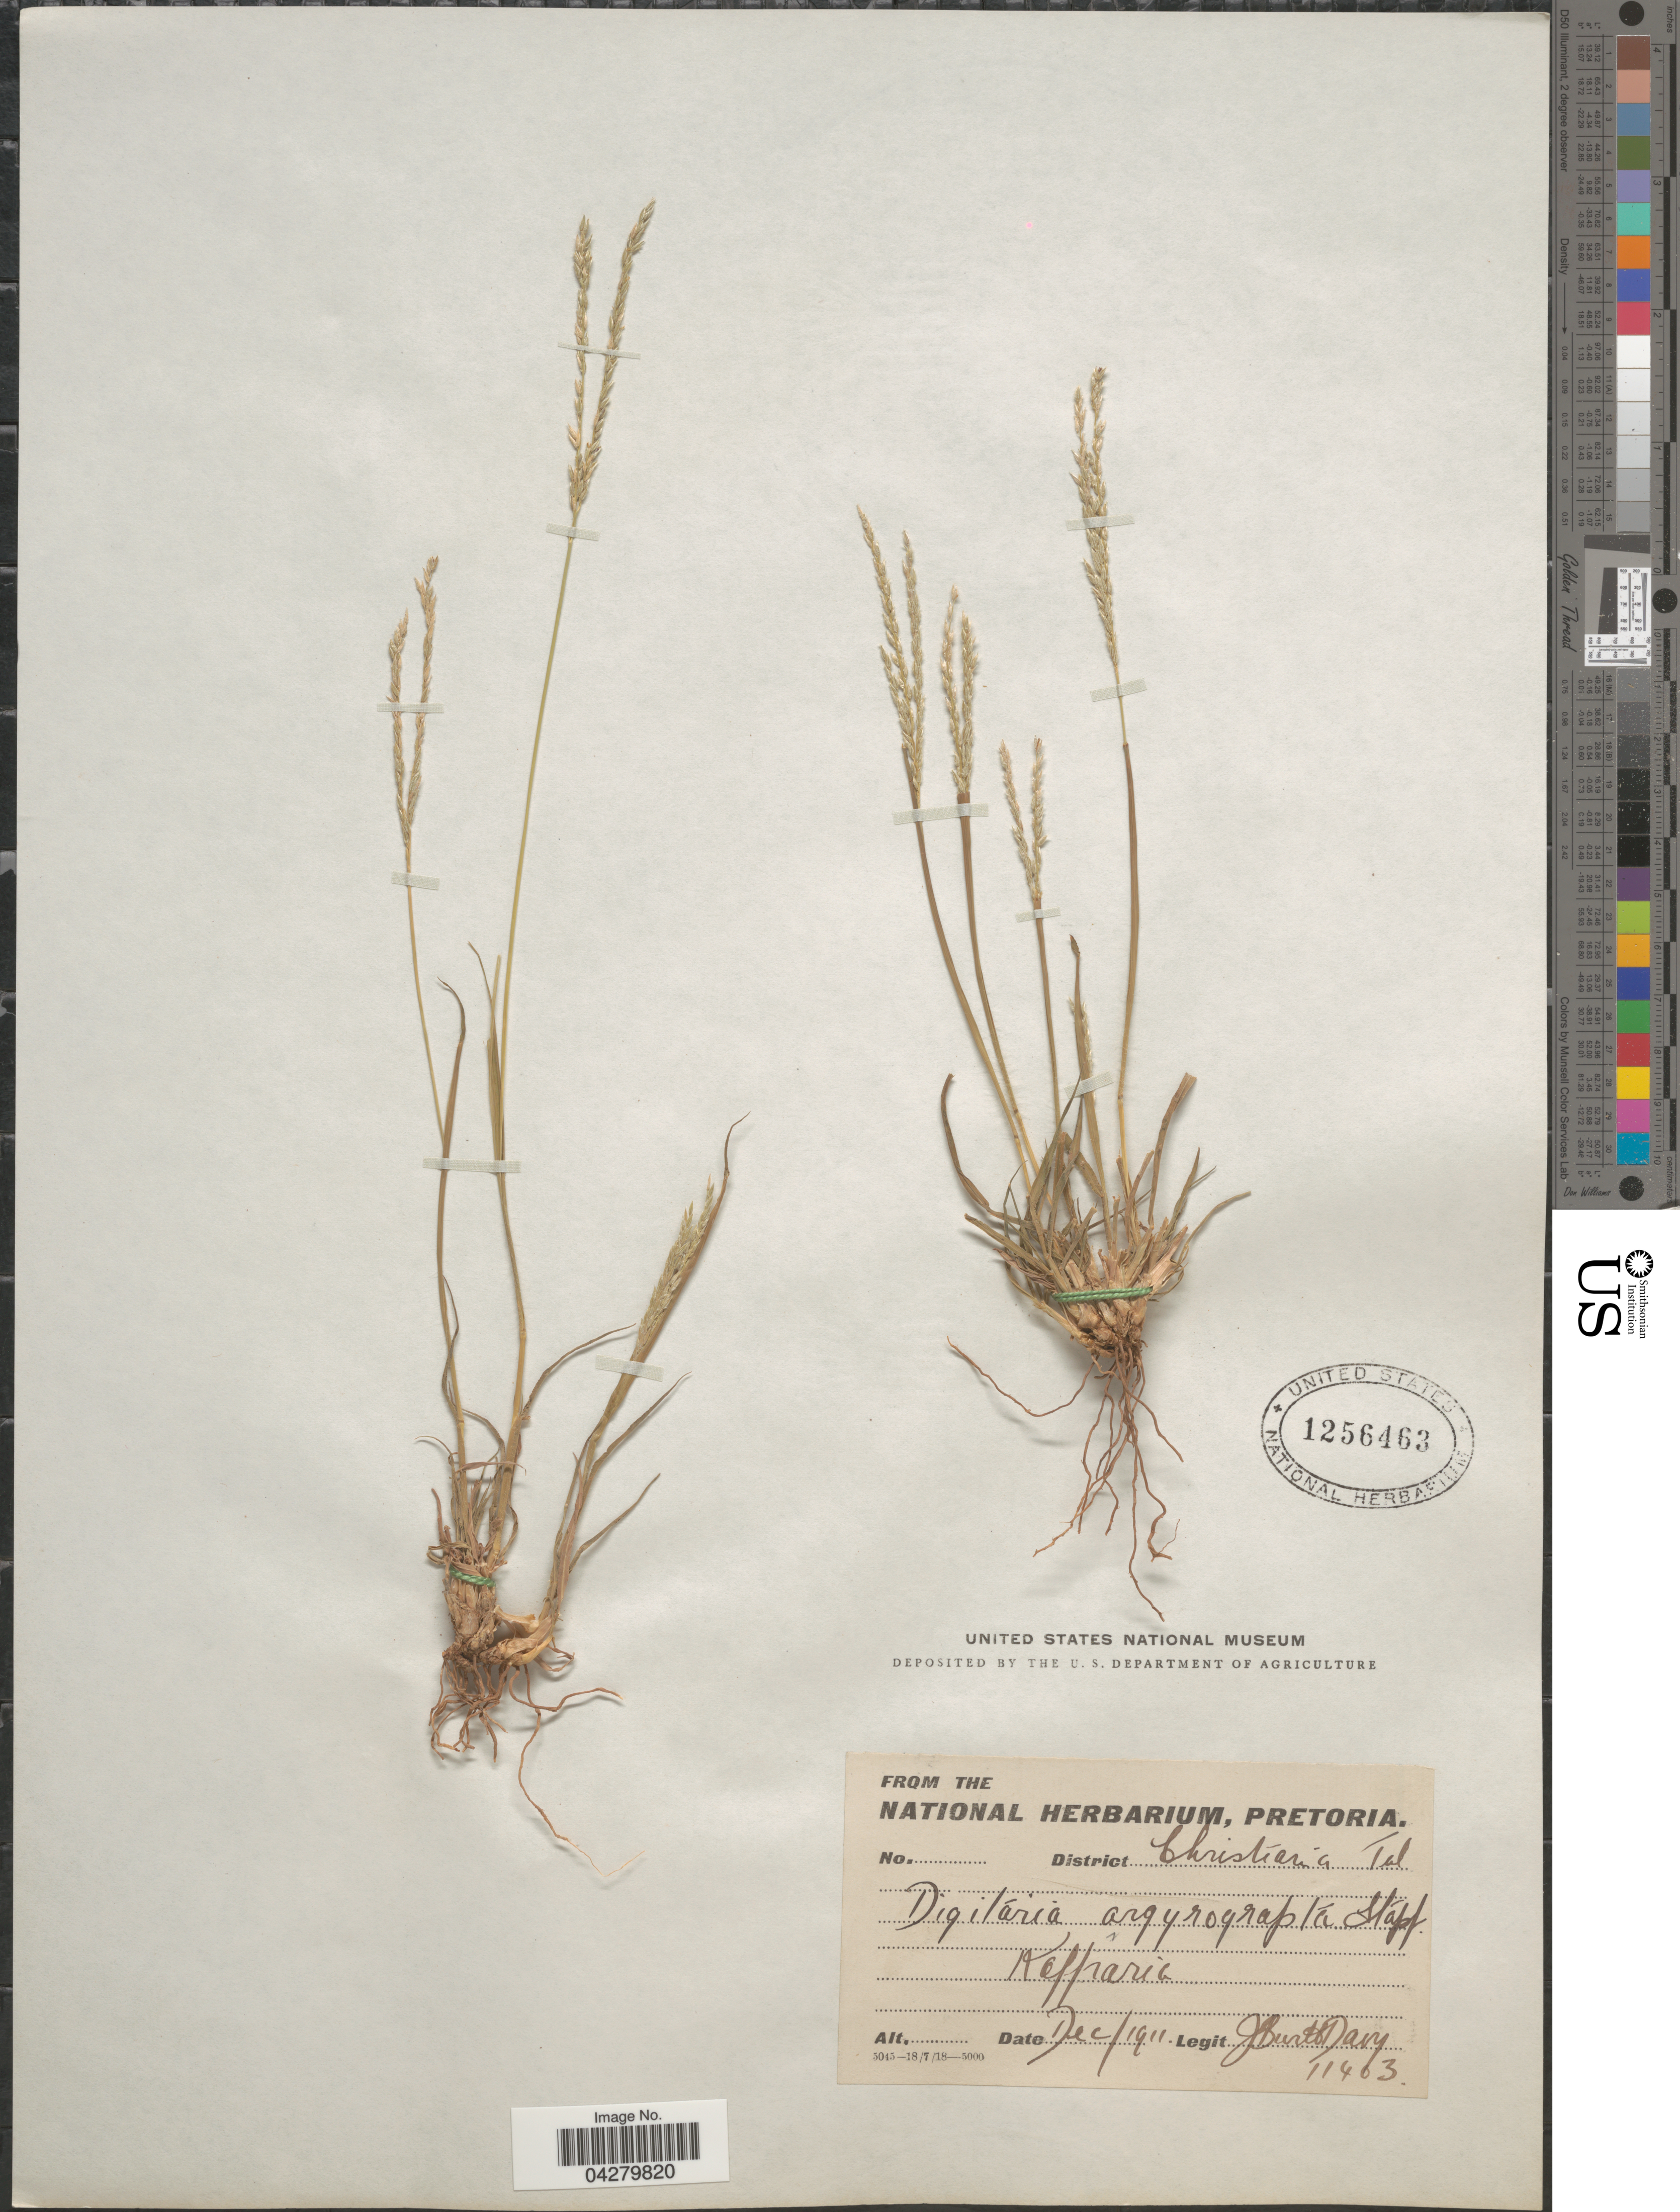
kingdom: Plantae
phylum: Tracheophyta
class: Liliopsida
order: Poales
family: Poaceae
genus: Digitaria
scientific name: Digitaria argyrograpta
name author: (Nees) Stapf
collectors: J. Burtt Davy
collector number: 11403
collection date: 1911-12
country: South Africa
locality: District Christiana Tvl. Kaffraria.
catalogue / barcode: US 1256463